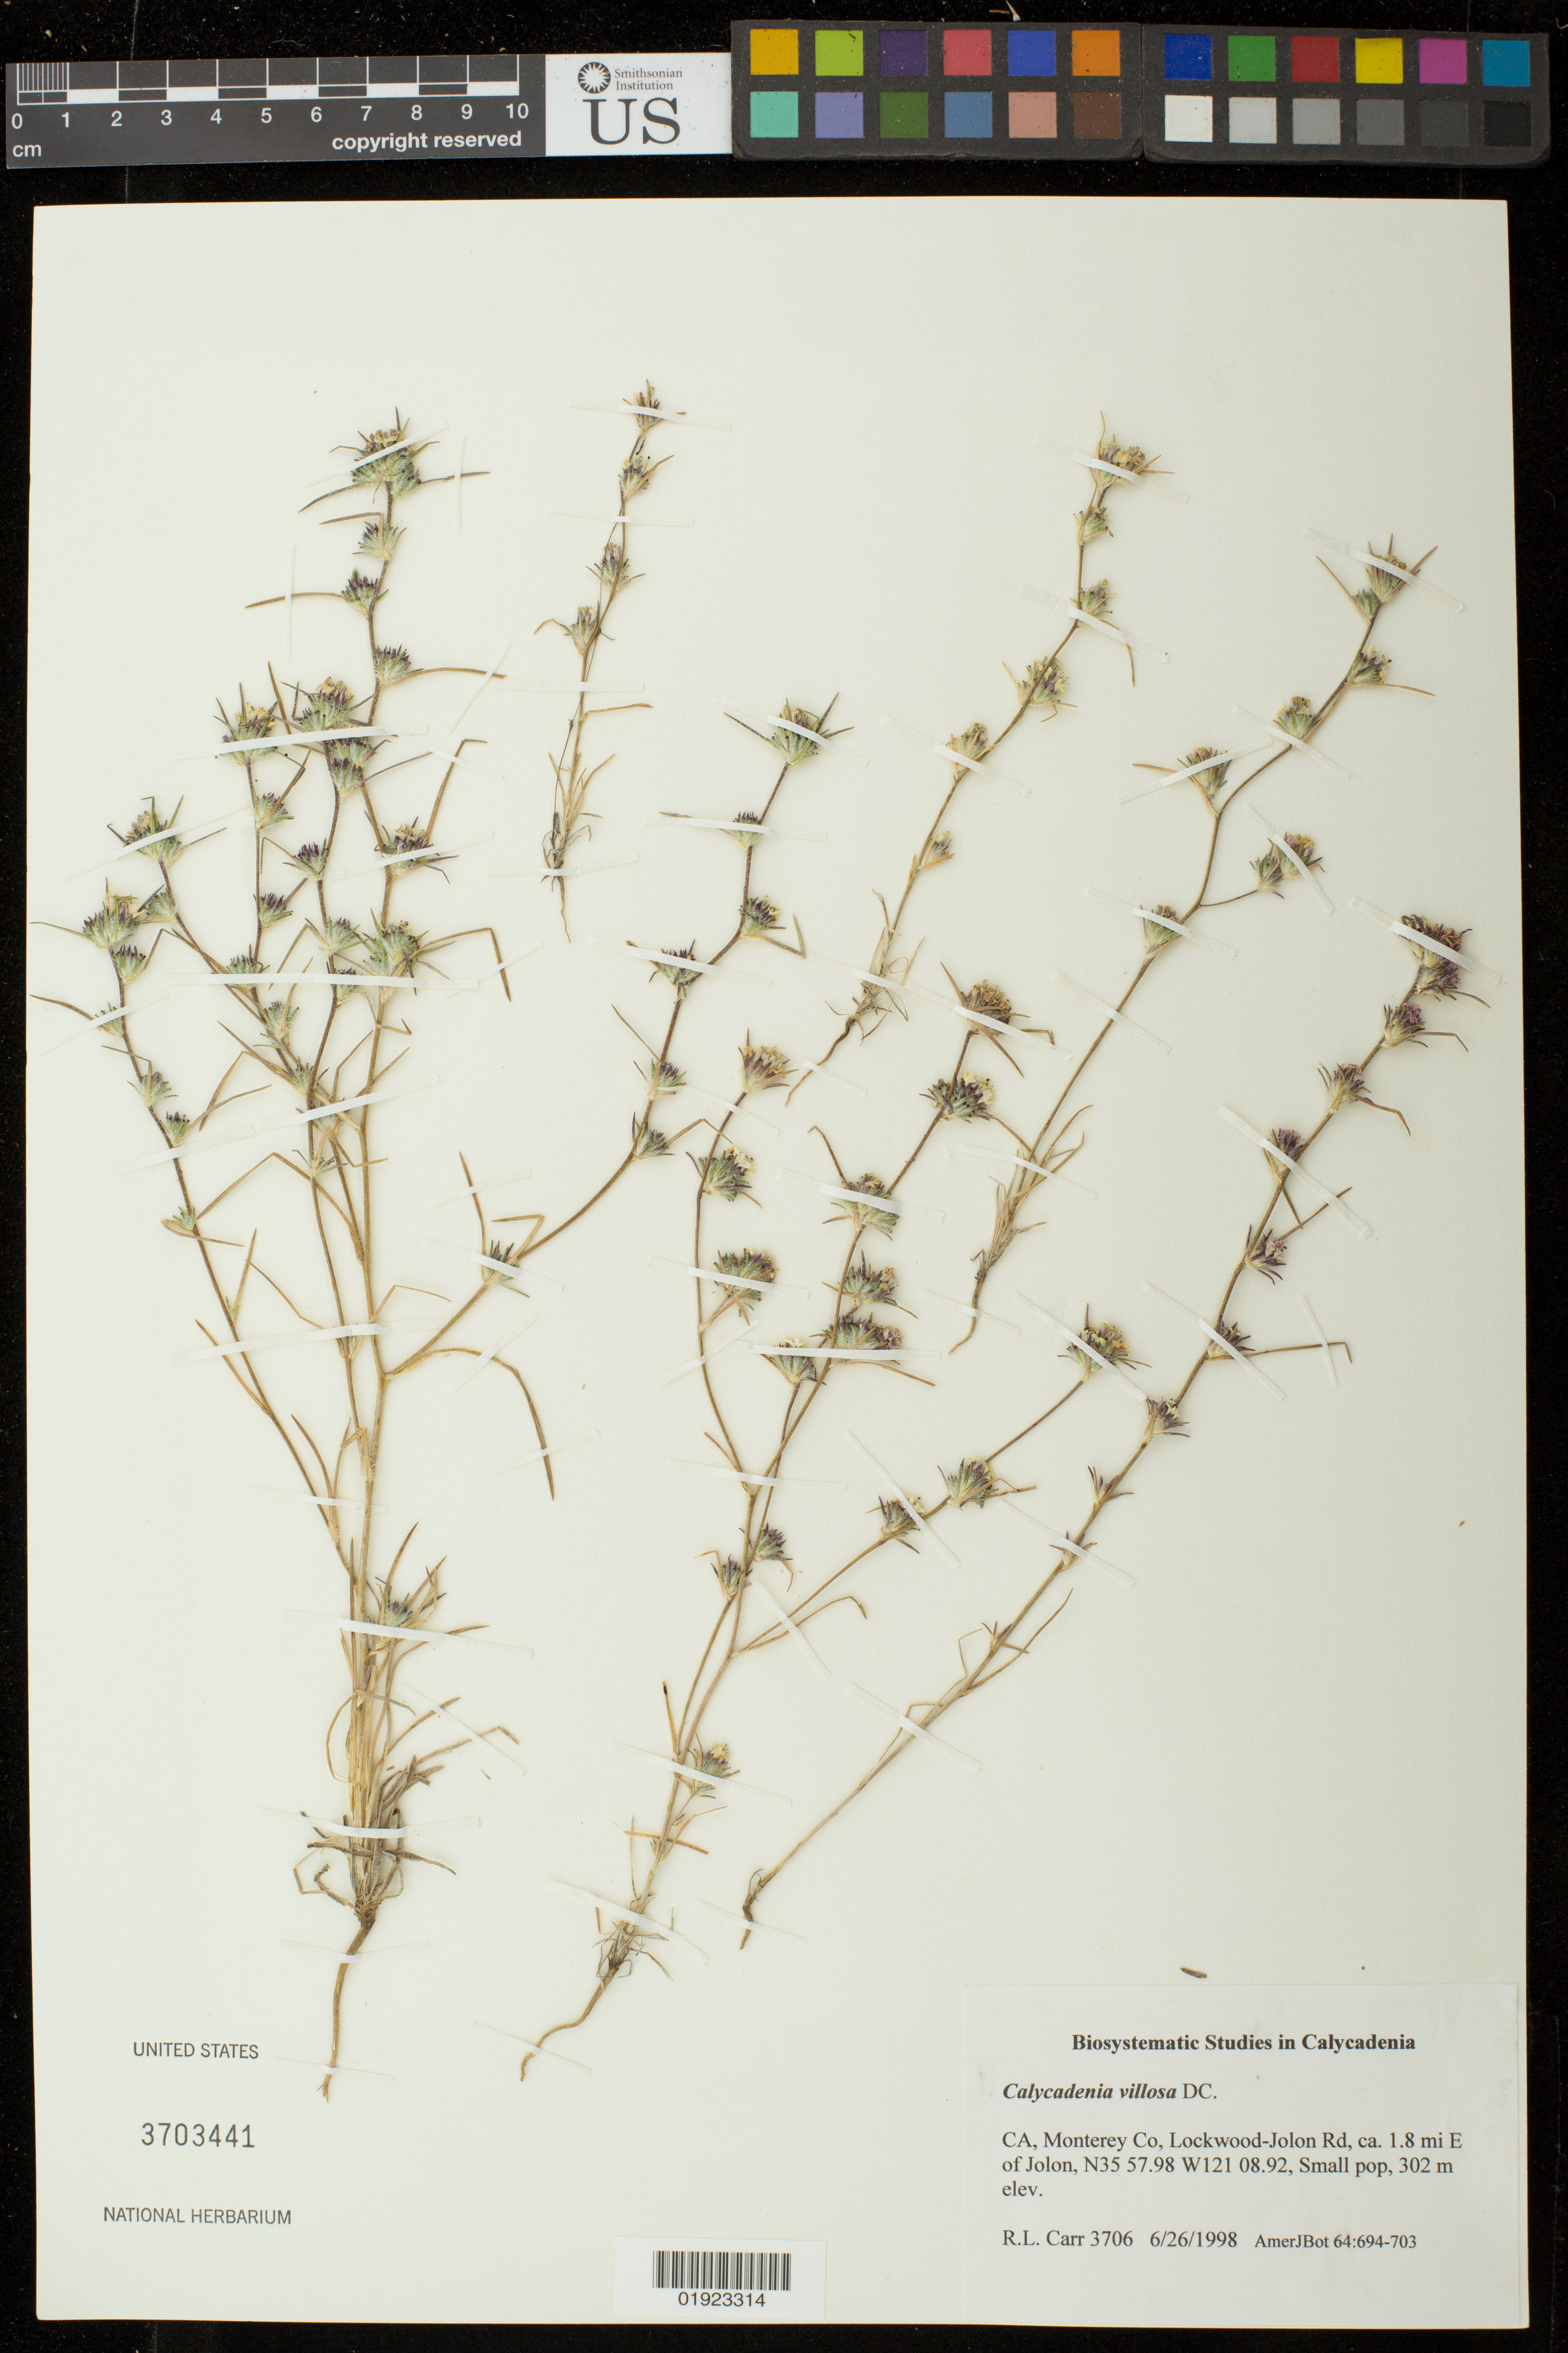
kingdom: Plantae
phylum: Tracheophyta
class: Magnoliopsida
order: Asterales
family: Asteraceae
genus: Calycadenia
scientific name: Calycadenia villosa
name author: DC.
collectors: R. Carr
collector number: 3706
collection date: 1998-06-26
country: United States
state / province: California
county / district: Monterey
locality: Lockwood-Jolon Rd, ca. 1.8 mi E of Jolon.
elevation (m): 302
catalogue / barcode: US 3703441